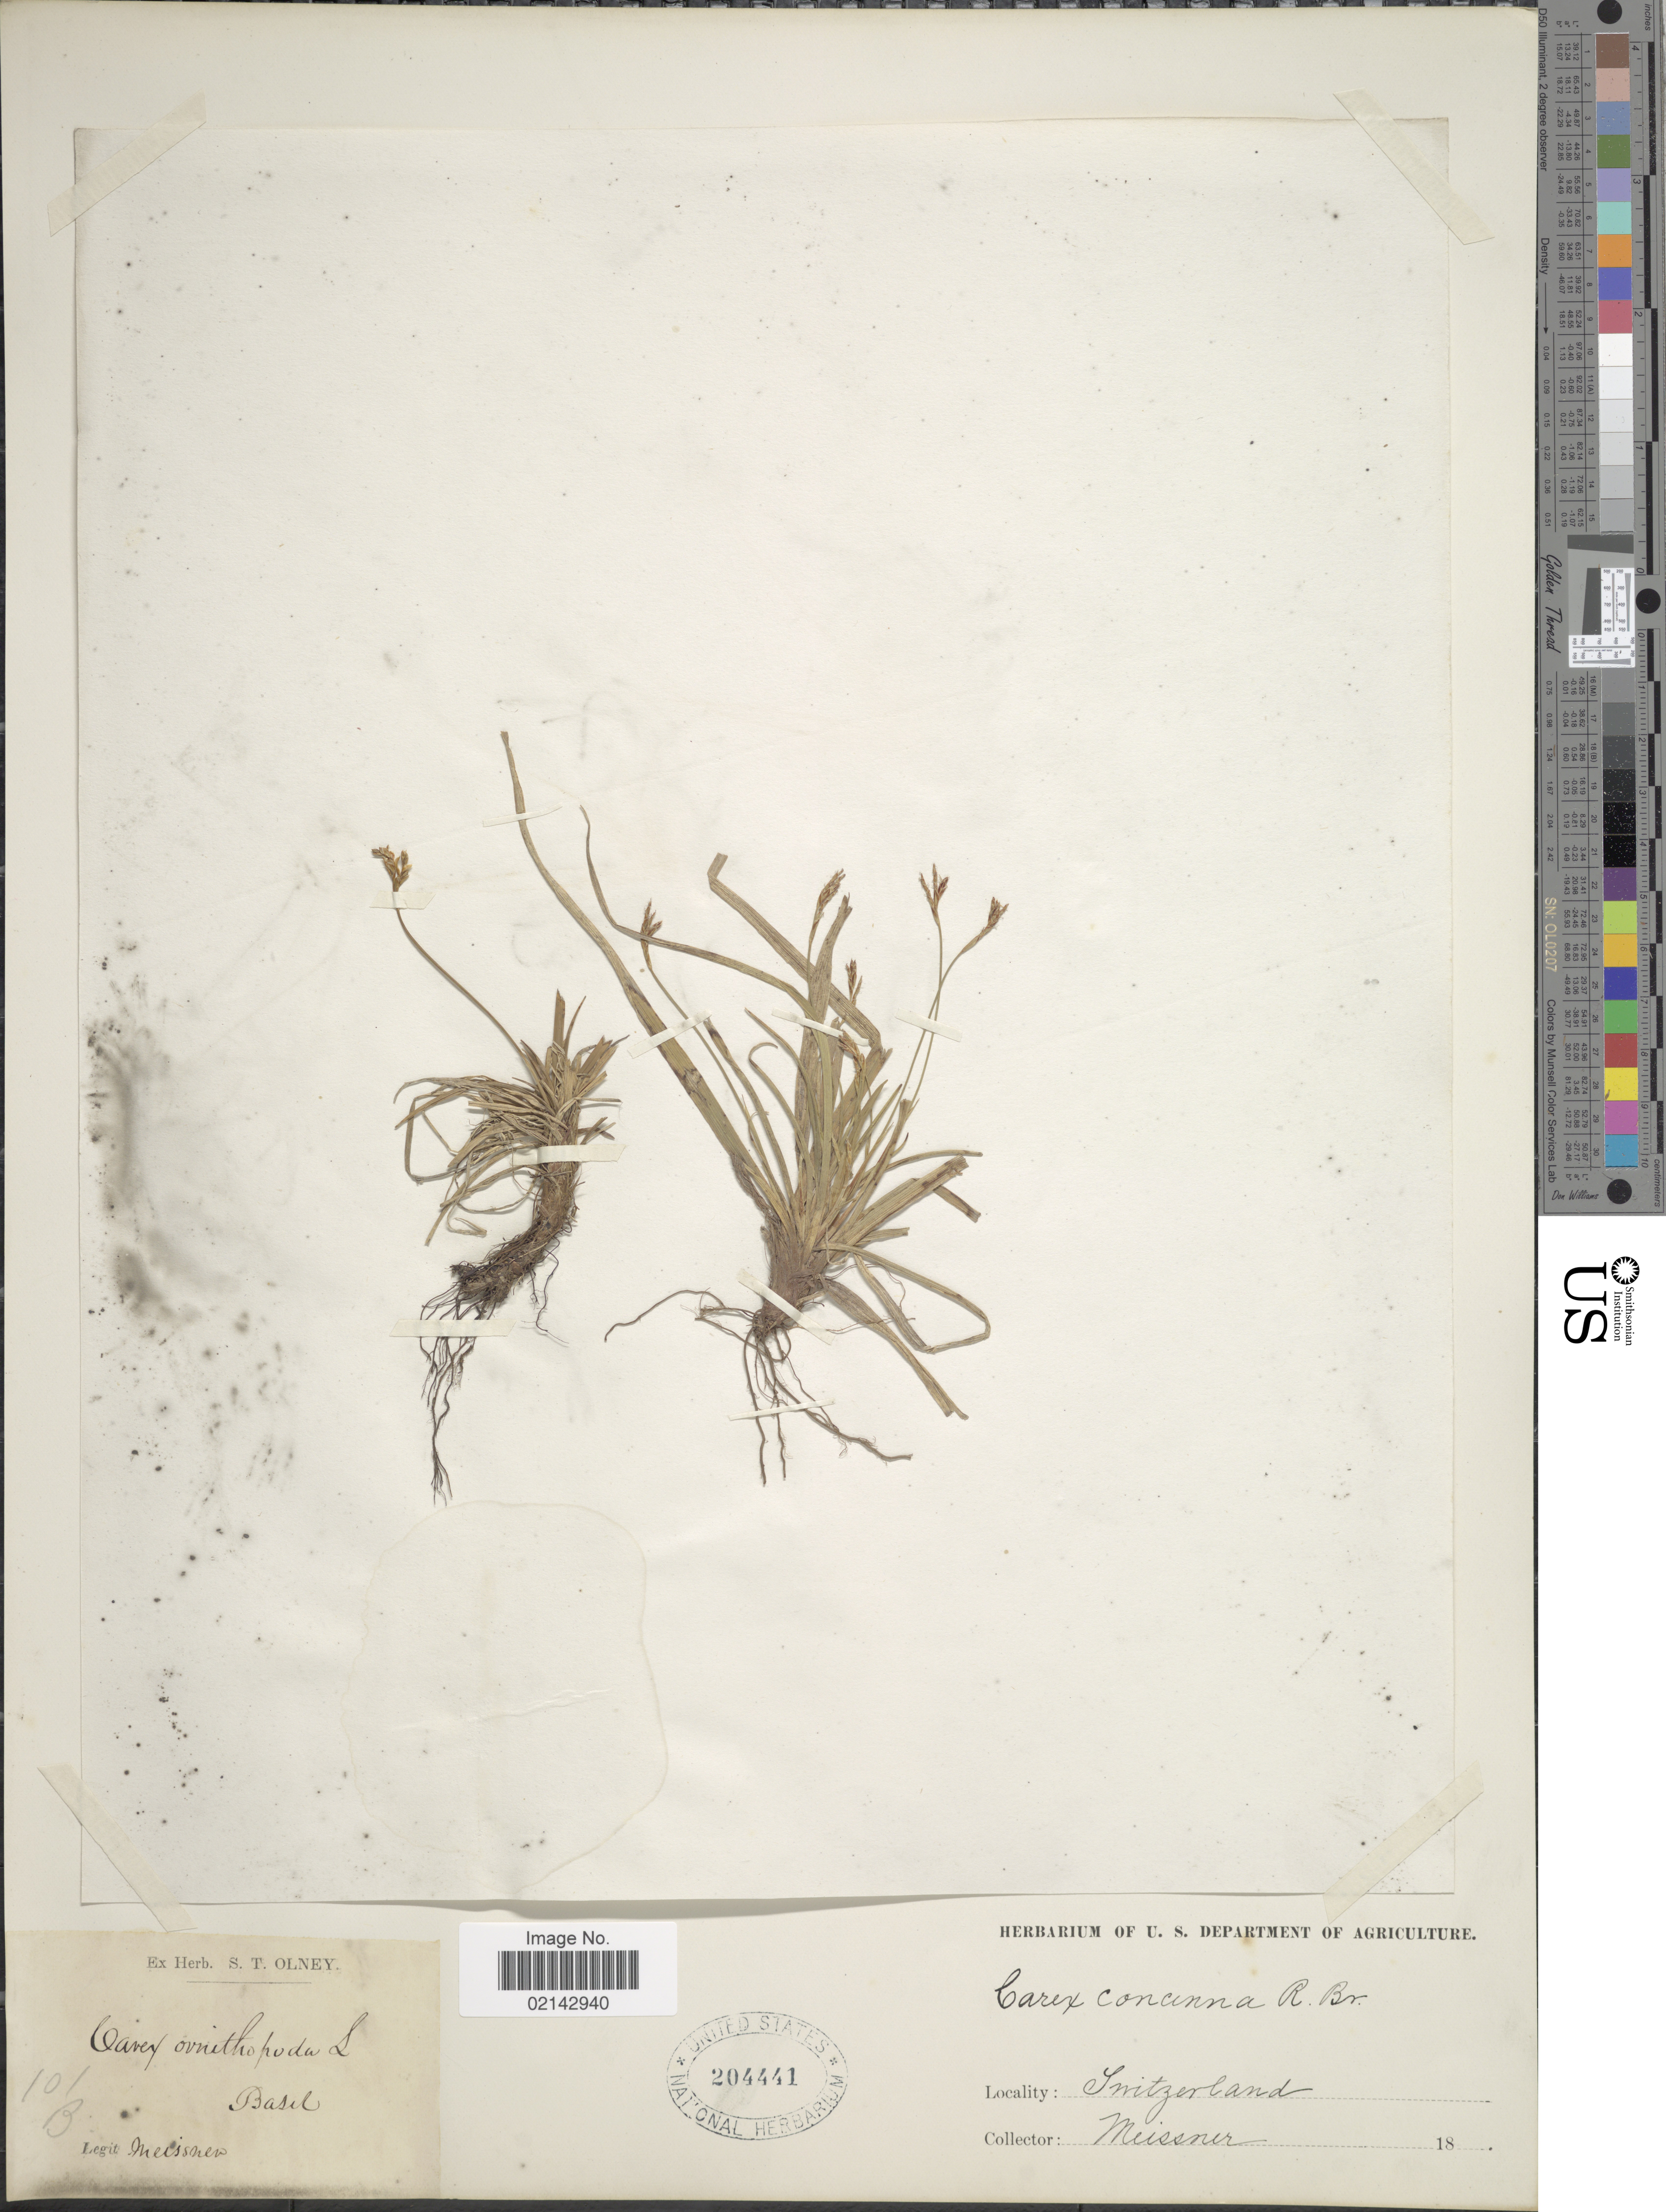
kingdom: Plantae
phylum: Tracheophyta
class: Liliopsida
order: Poales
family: Cyperaceae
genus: Carex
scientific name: Carex concinna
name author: R. Br.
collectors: Meissner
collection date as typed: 18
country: Switzerland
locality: Basel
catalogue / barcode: US 204441